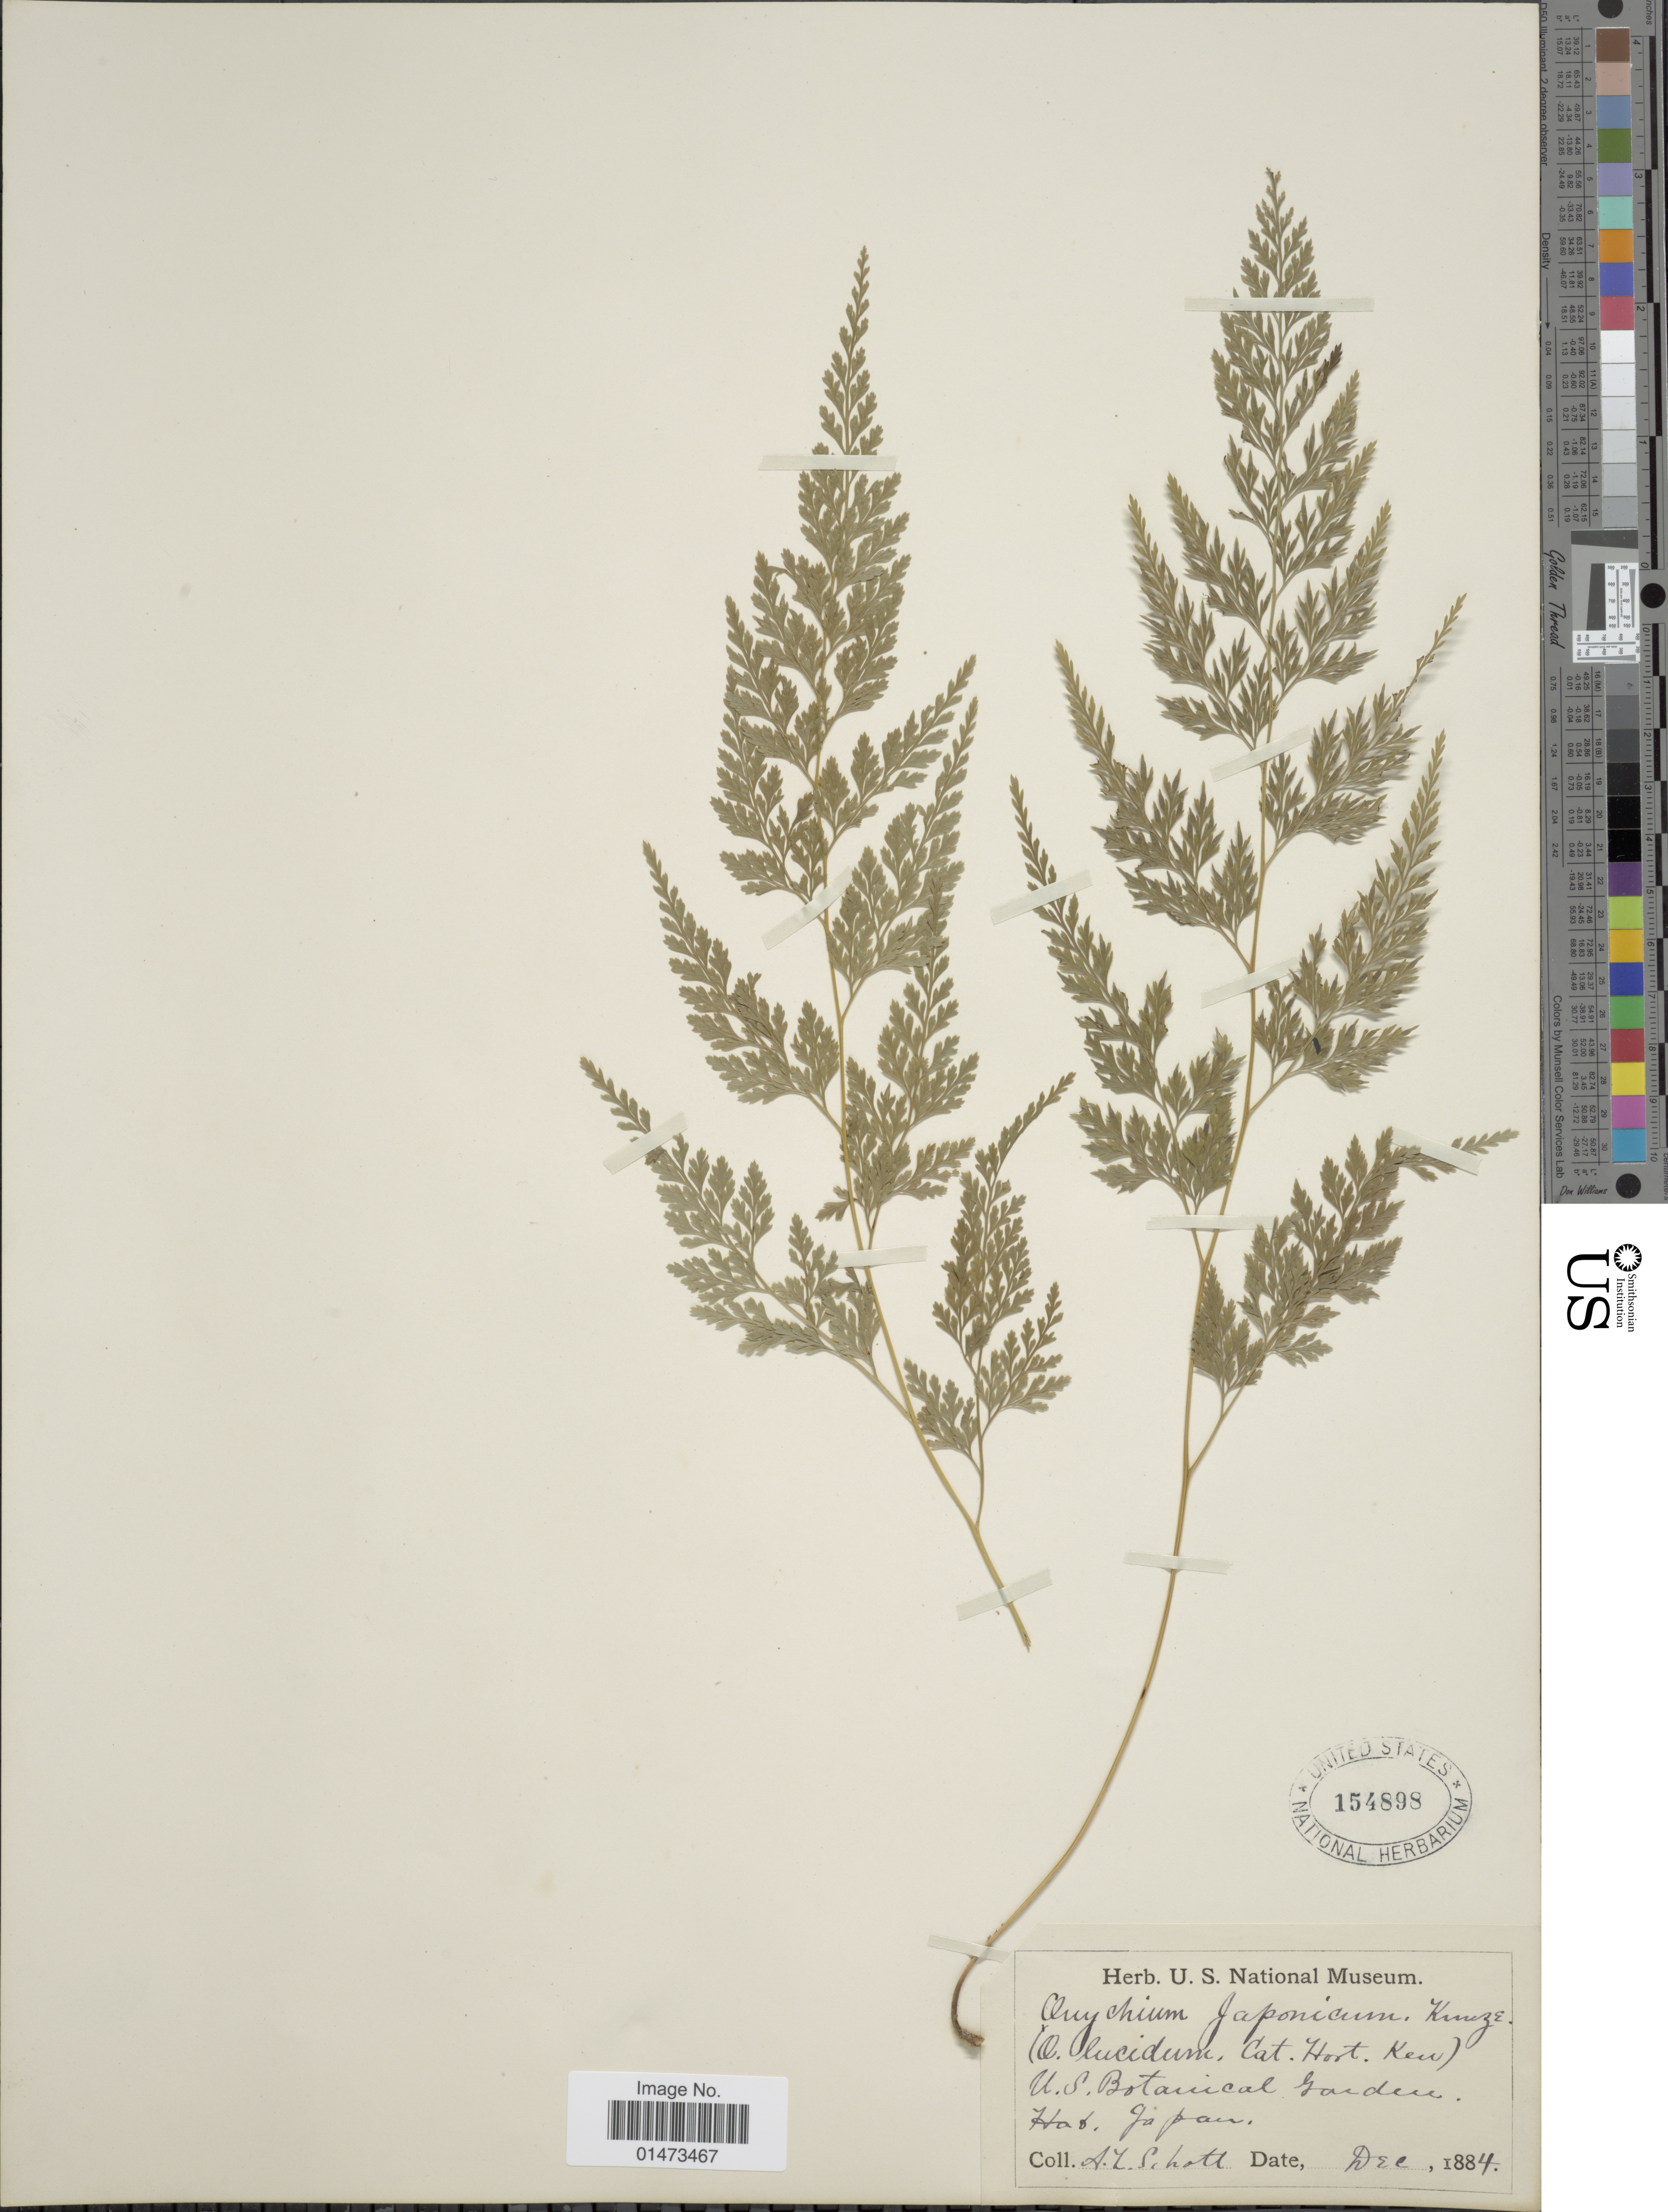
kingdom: Plantae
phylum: Tracheophyta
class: Polypodiopsida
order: Polypodiales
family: Pteridaceae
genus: Onychium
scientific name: Onychium japonicum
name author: (Thunb.) Kunze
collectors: A. L. Schott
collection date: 1884-12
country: United States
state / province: District of Columbia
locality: U.S. Botanical Garden.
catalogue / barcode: US 154898